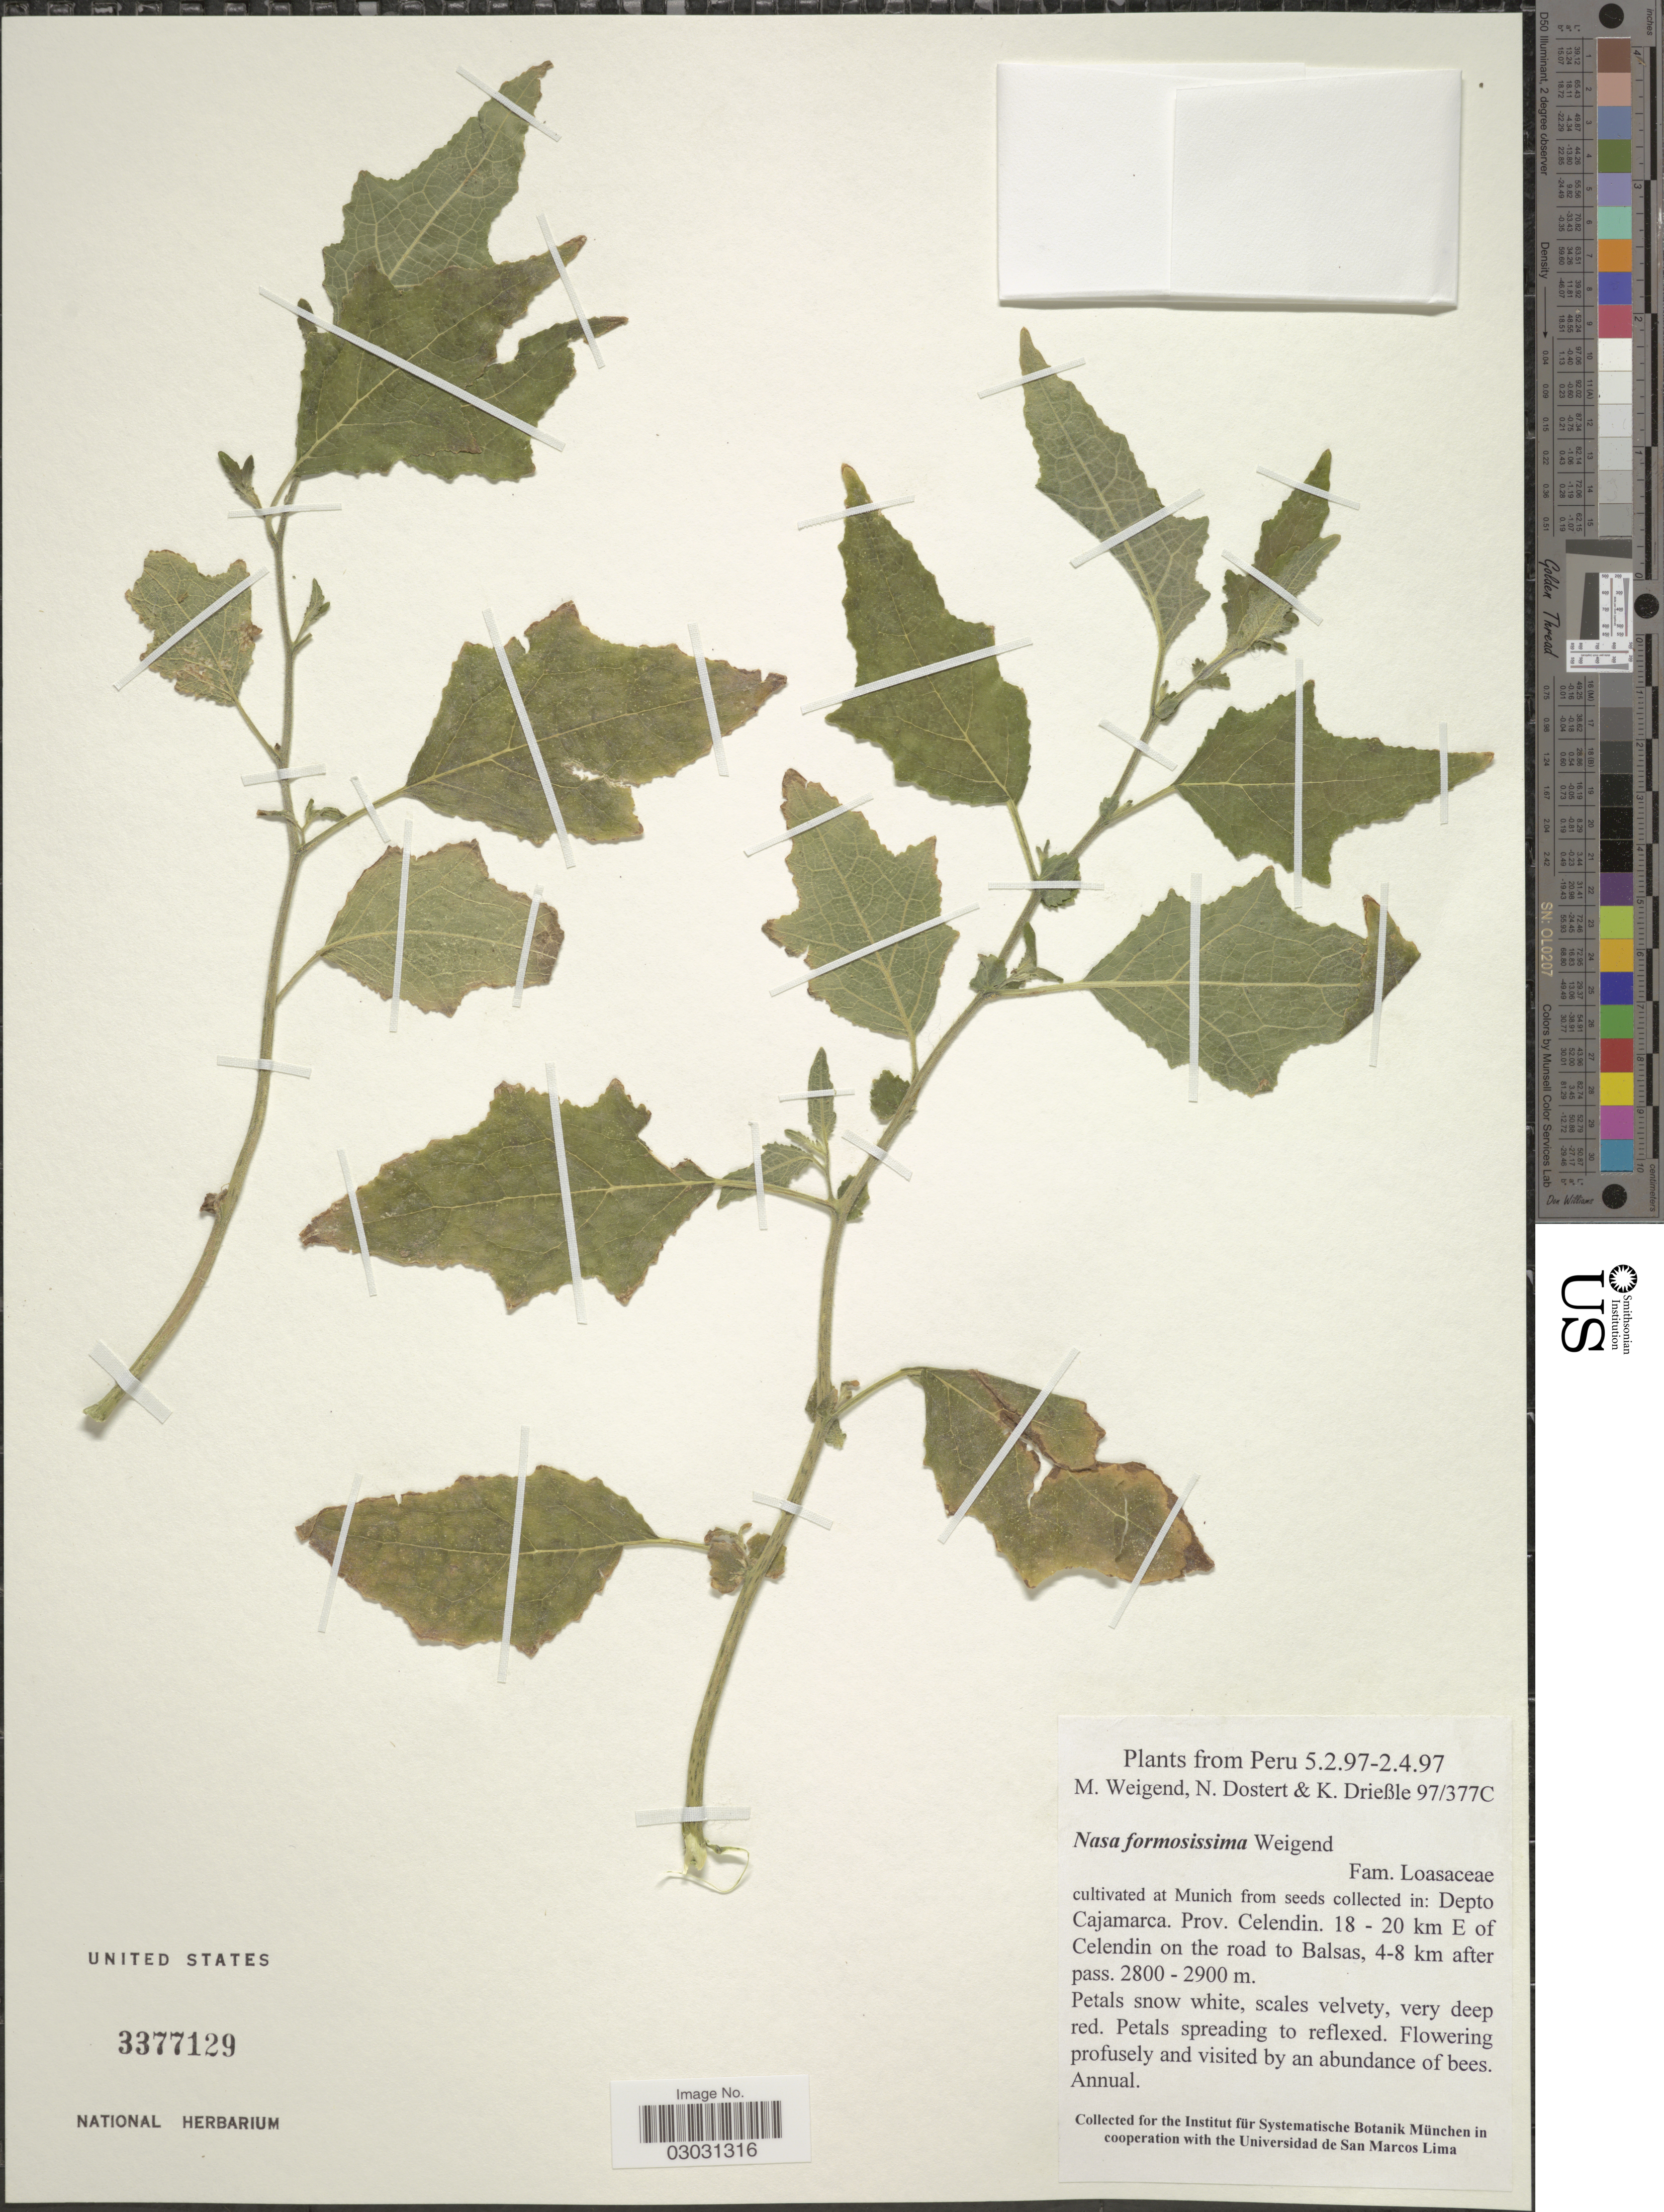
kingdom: Plantae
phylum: Tracheophyta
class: Magnoliopsida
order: Cornales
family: Loasaceae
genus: Nasa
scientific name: Nasa formosissima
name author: Weigend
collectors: M. Weigend, N. Dostert & K. Drießle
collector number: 97/377C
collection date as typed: Transcribed d/m/y: 5/2/97 to 2/4/97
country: Peru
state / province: Cajamarca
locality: Depto Cajamarca. Prov. Celendin. 18-20 km E of Celendin on the road to Balsas, 4-8 km after pass.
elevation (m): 2800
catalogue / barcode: US 3377129